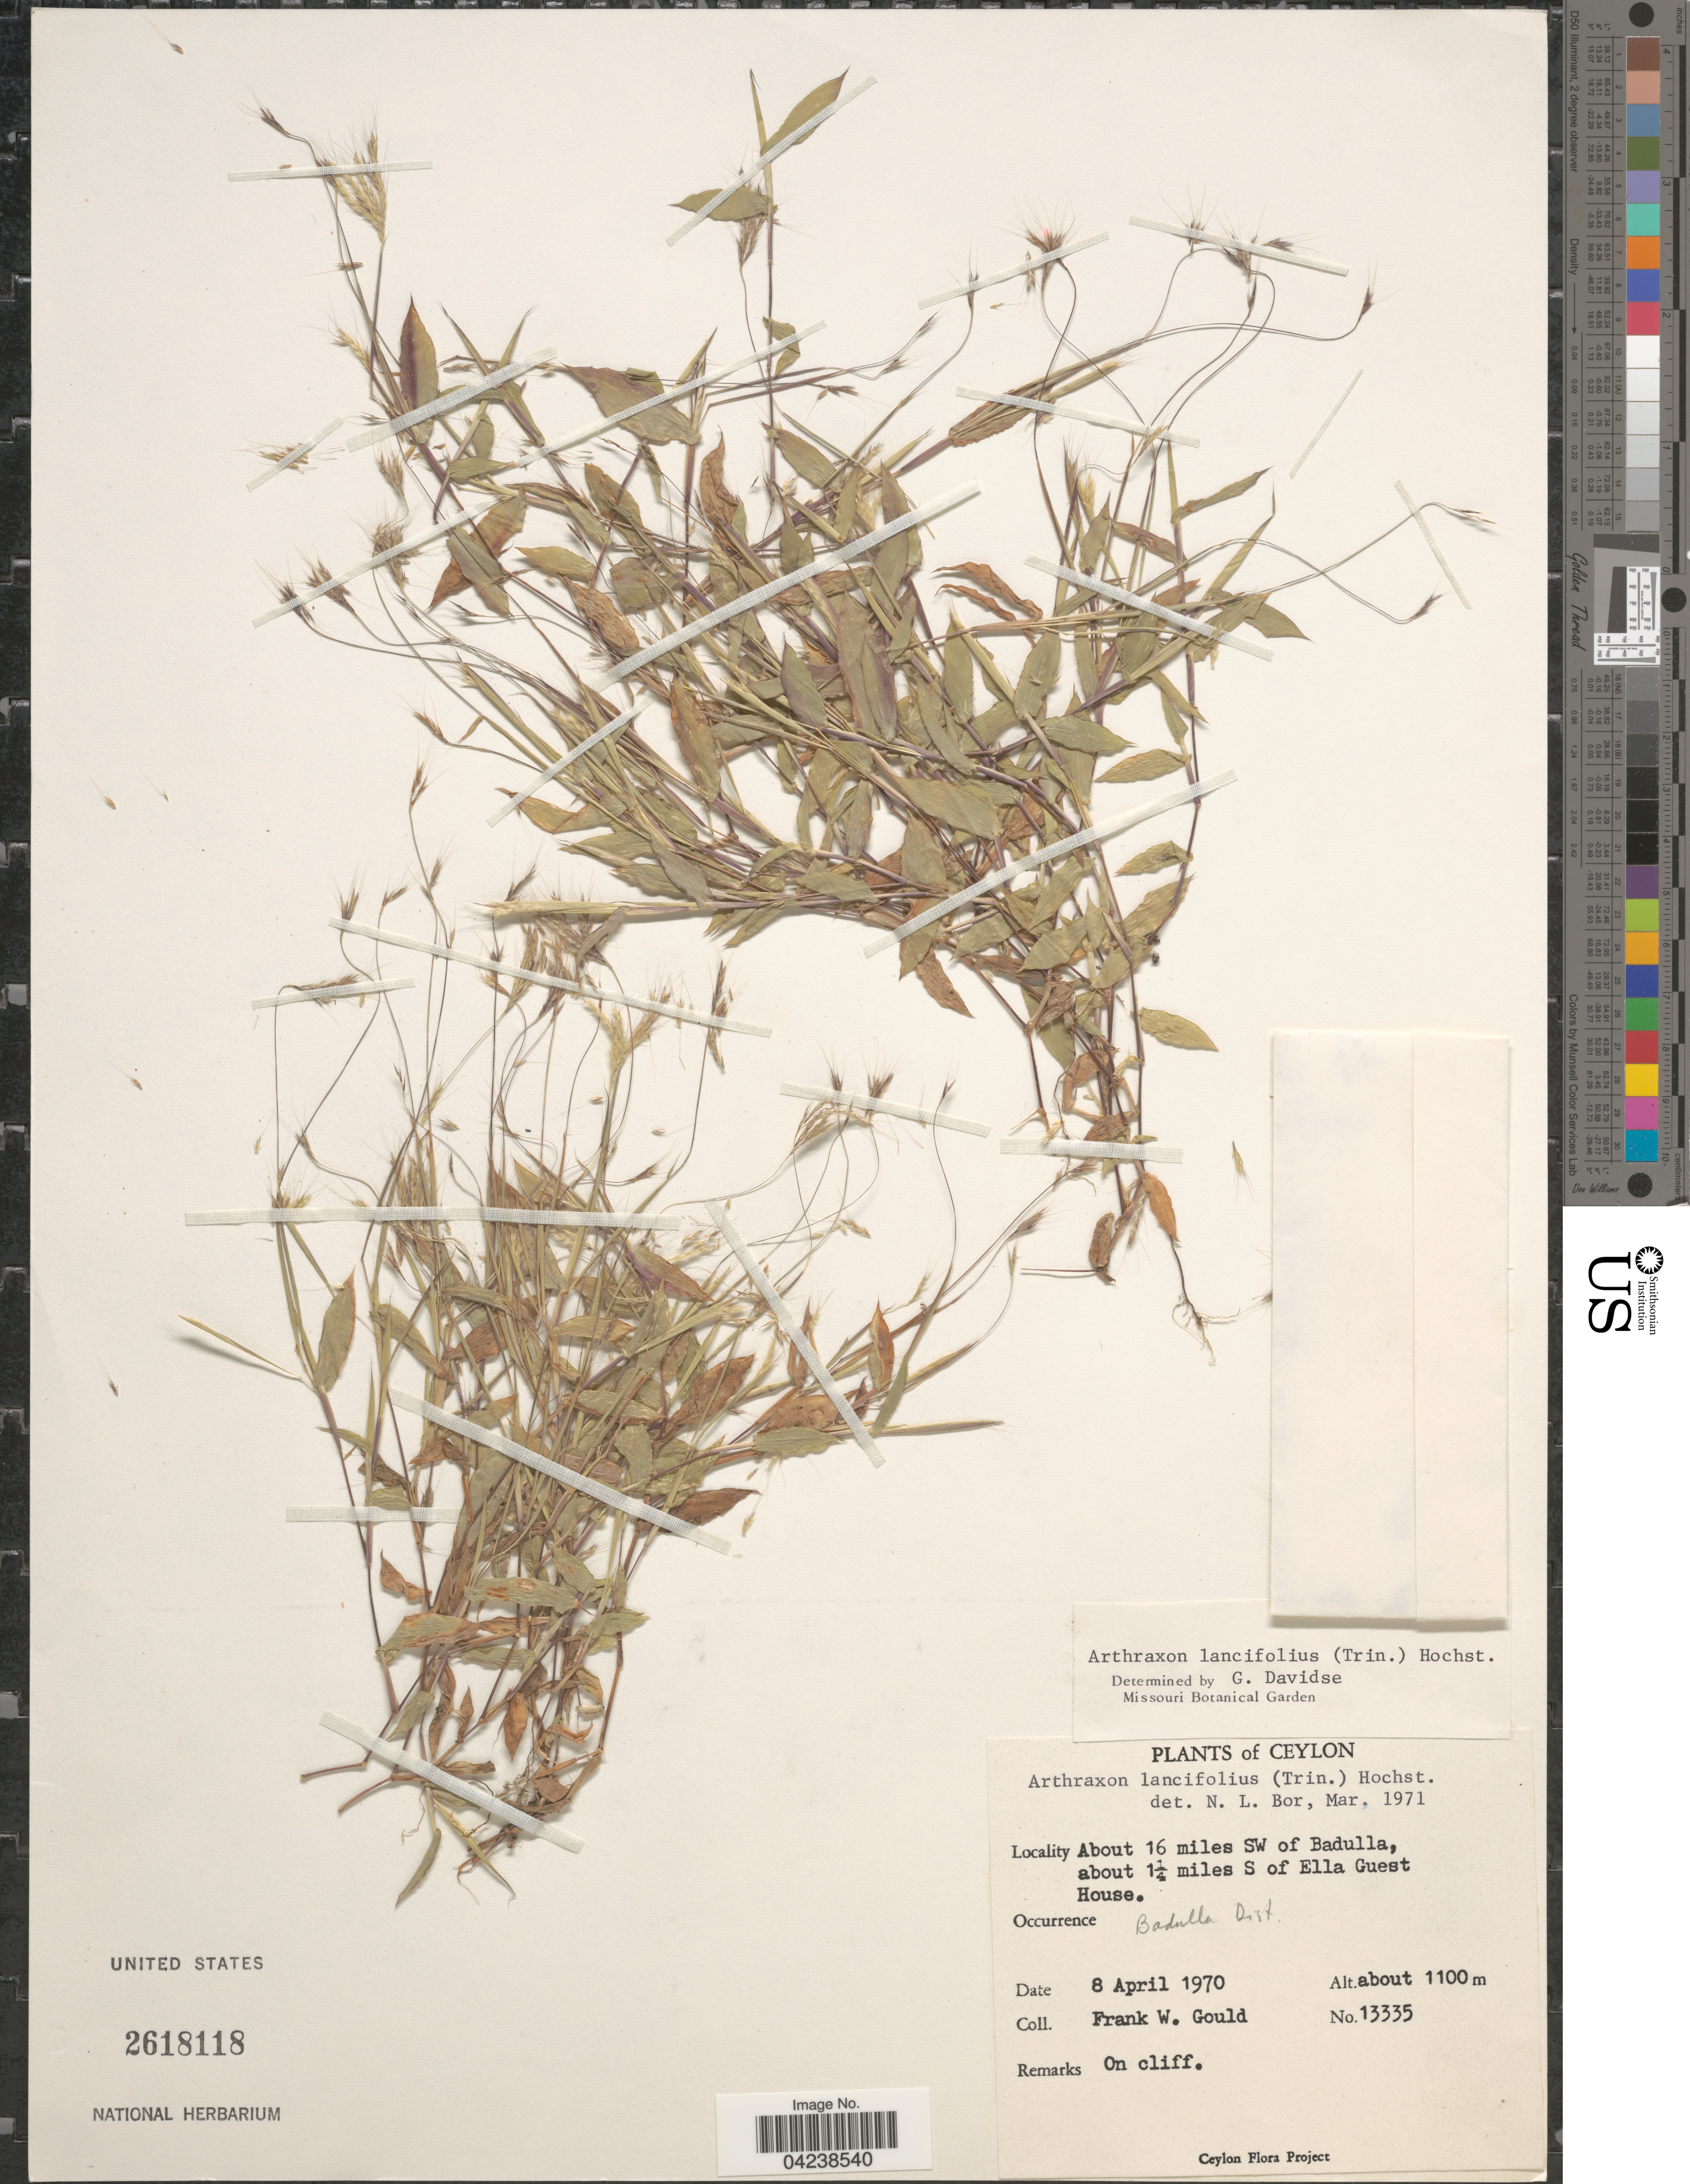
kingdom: Plantae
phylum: Tracheophyta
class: Liliopsida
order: Poales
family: Poaceae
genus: Arthraxon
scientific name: Arthraxon lancifolius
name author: (Trin.) Hochst.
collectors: F. W. Gould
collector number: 13335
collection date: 1970-04-08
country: Sri Lanka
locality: Ceylon. About 16 miles SW of Badulla, about 1¼ miles S of Ella Guest House. Badulla Dist.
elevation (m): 1100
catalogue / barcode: US 2618118